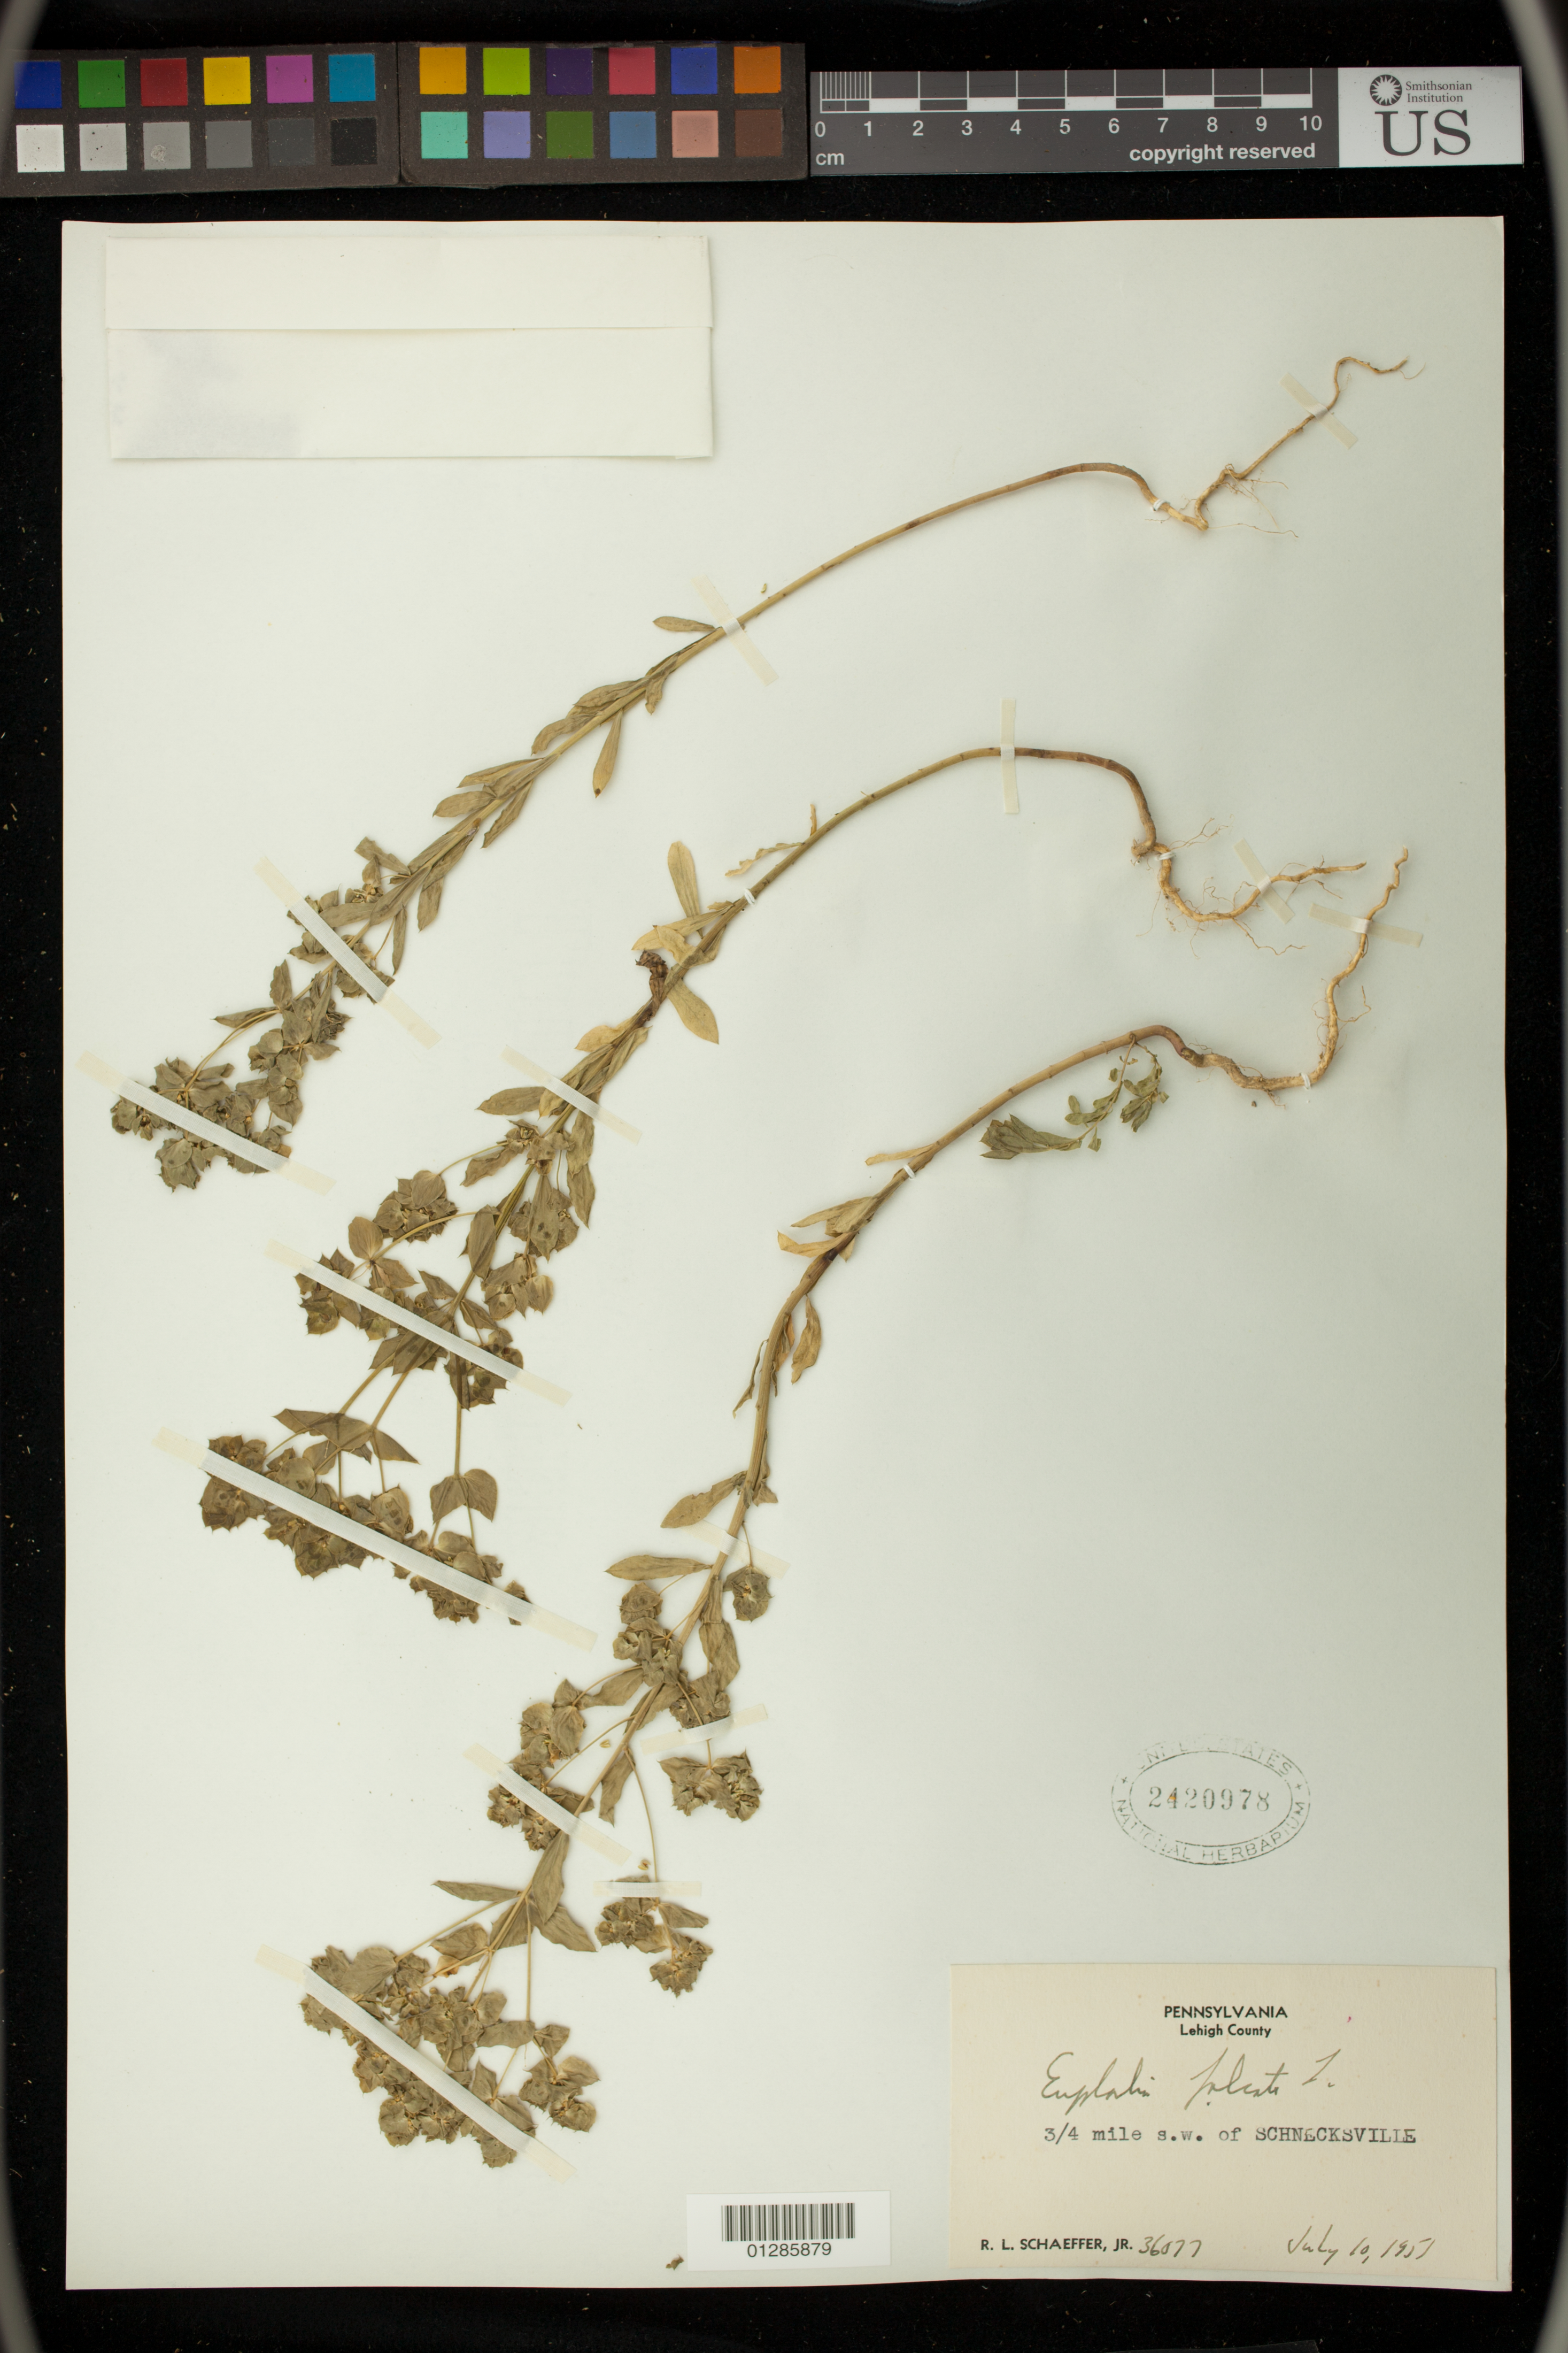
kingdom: Plantae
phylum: Tracheophyta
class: Magnoliopsida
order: Malpighiales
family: Euphorbiaceae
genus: Euphorbia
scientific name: Euphorbia falcata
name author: L.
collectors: R. Schaeffer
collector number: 36077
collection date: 1951-07-10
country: United States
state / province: Pennsylvania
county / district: Lehigh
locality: .75 mile s.w. of Schnecksville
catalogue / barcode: US 2420978